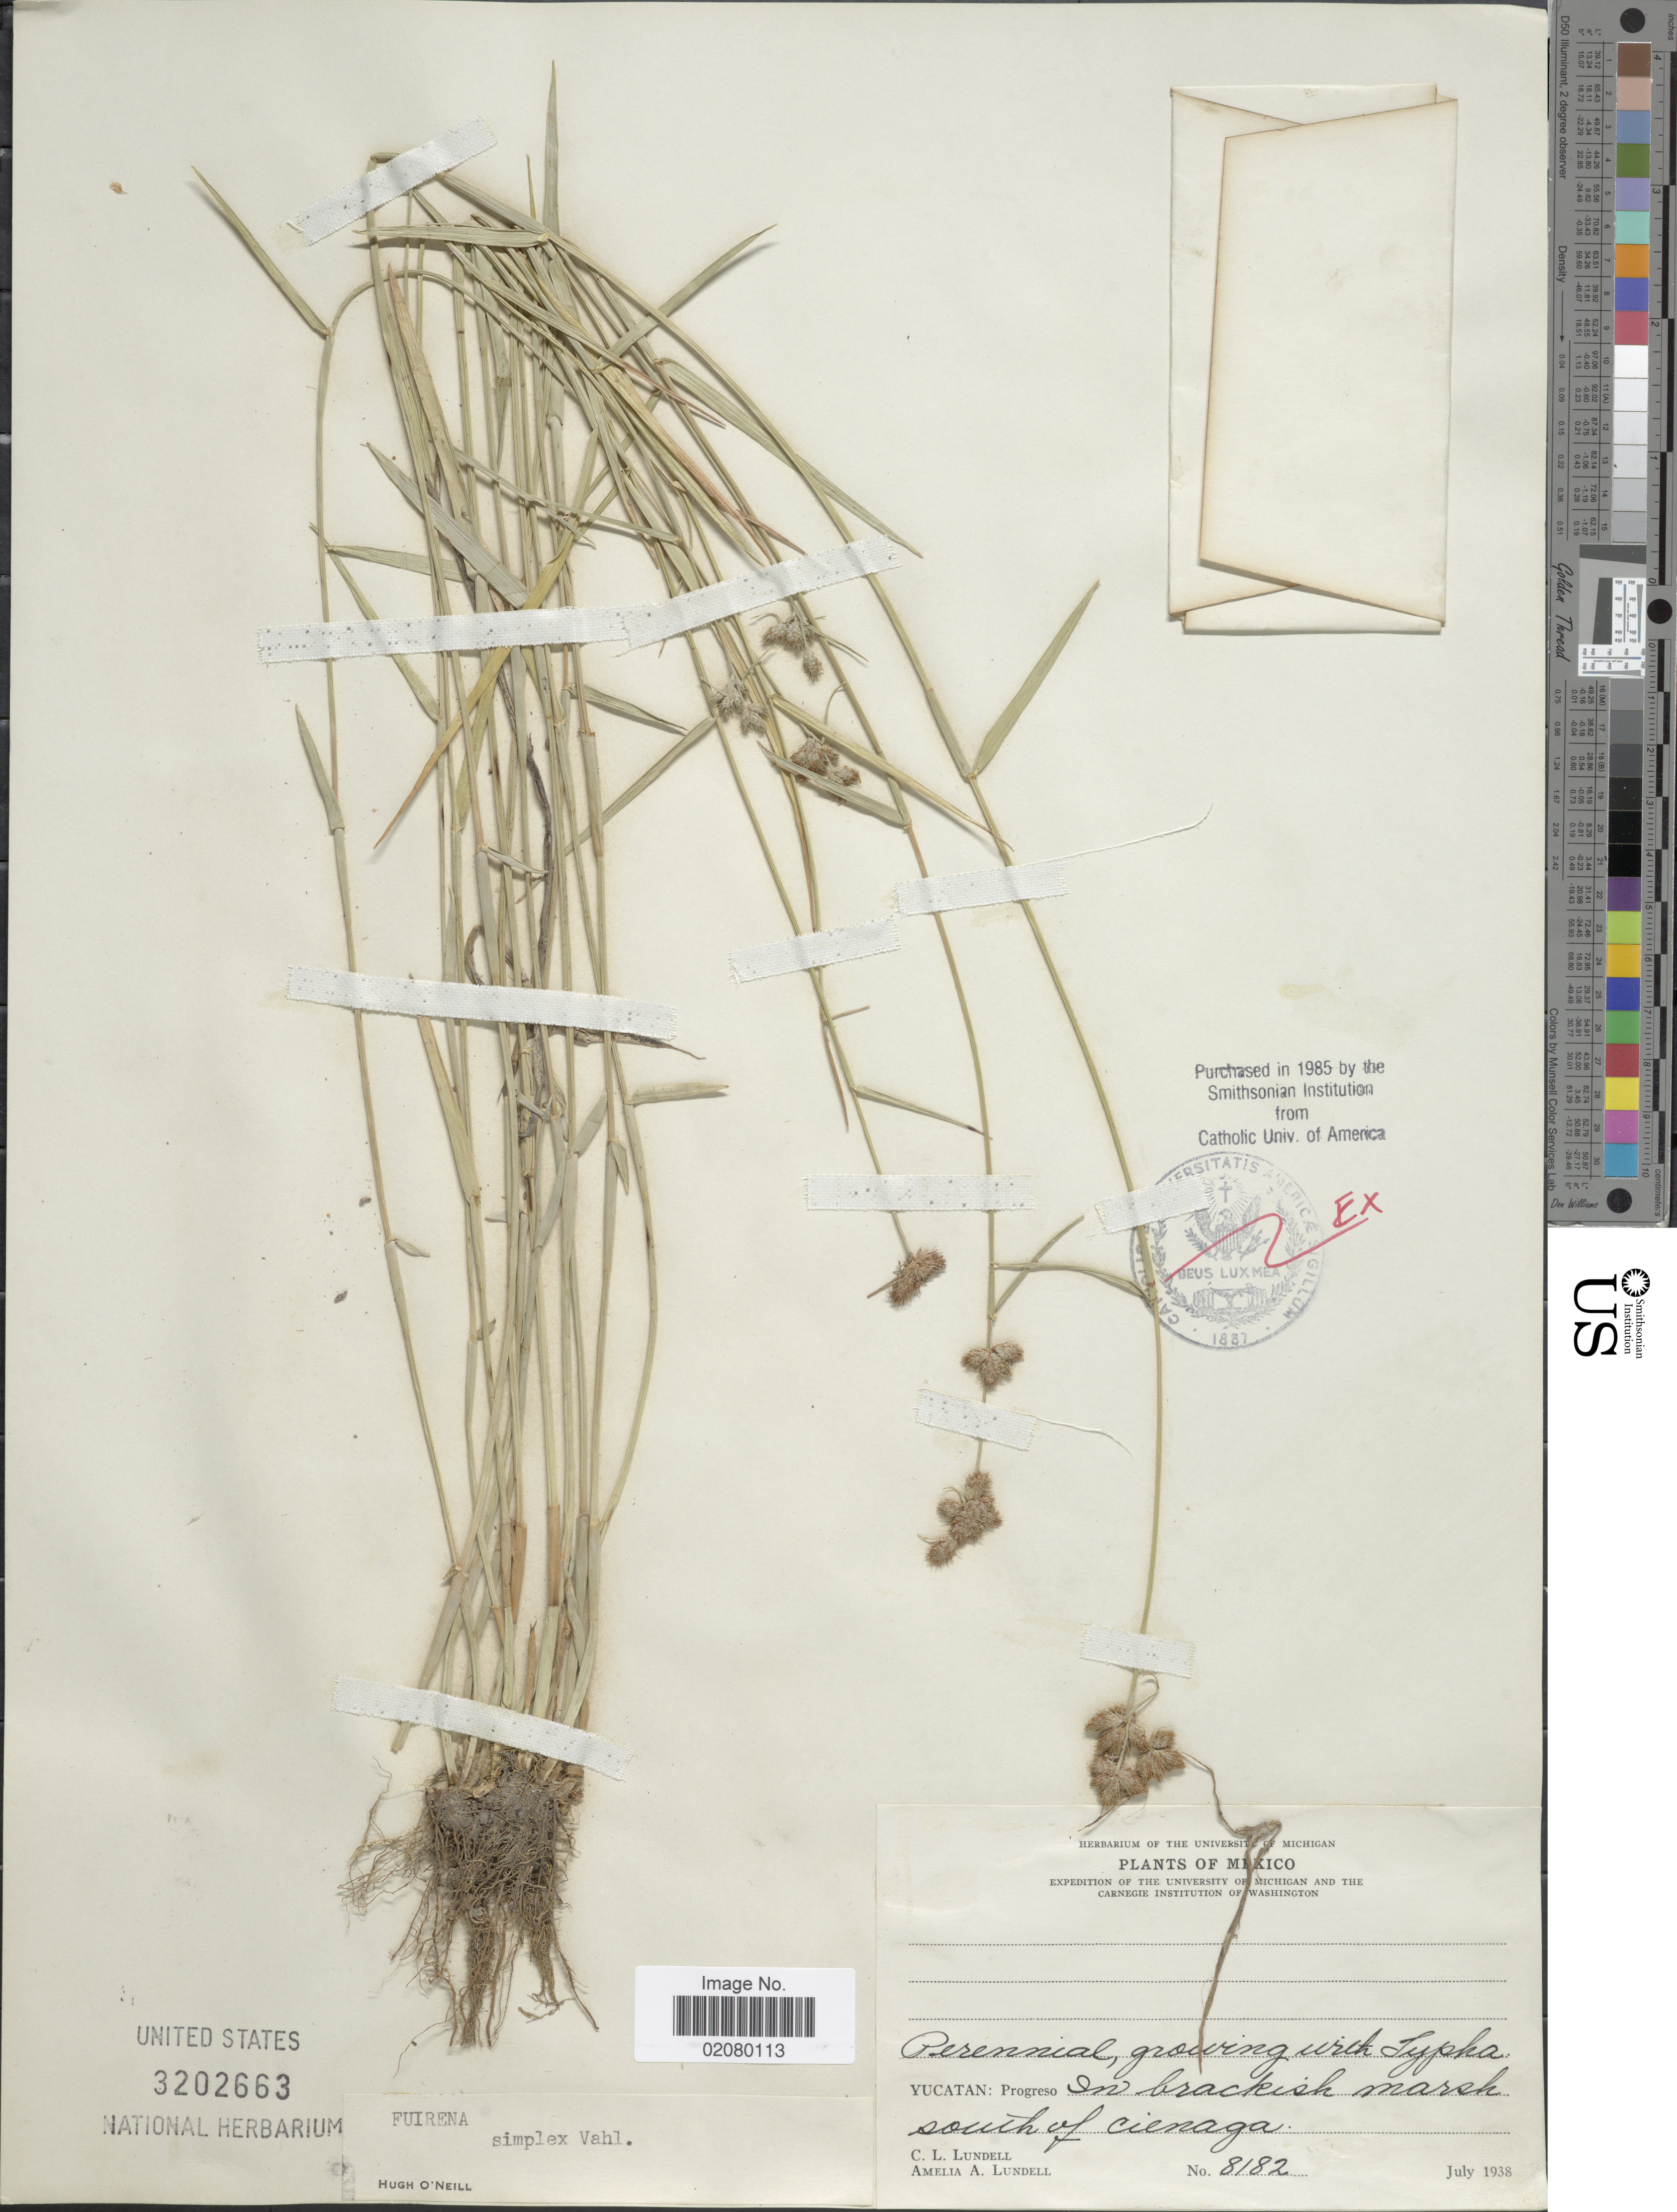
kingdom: Plantae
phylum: Tracheophyta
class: Liliopsida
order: Poales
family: Cyperaceae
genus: Fuirena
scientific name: Fuirena simplex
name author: Vahl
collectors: C. L. Lundell & A. A. Lundell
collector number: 8182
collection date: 1938-07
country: Mexico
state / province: Yucatán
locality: Progreso in brackish marsh south of cienaga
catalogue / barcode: US 3202663